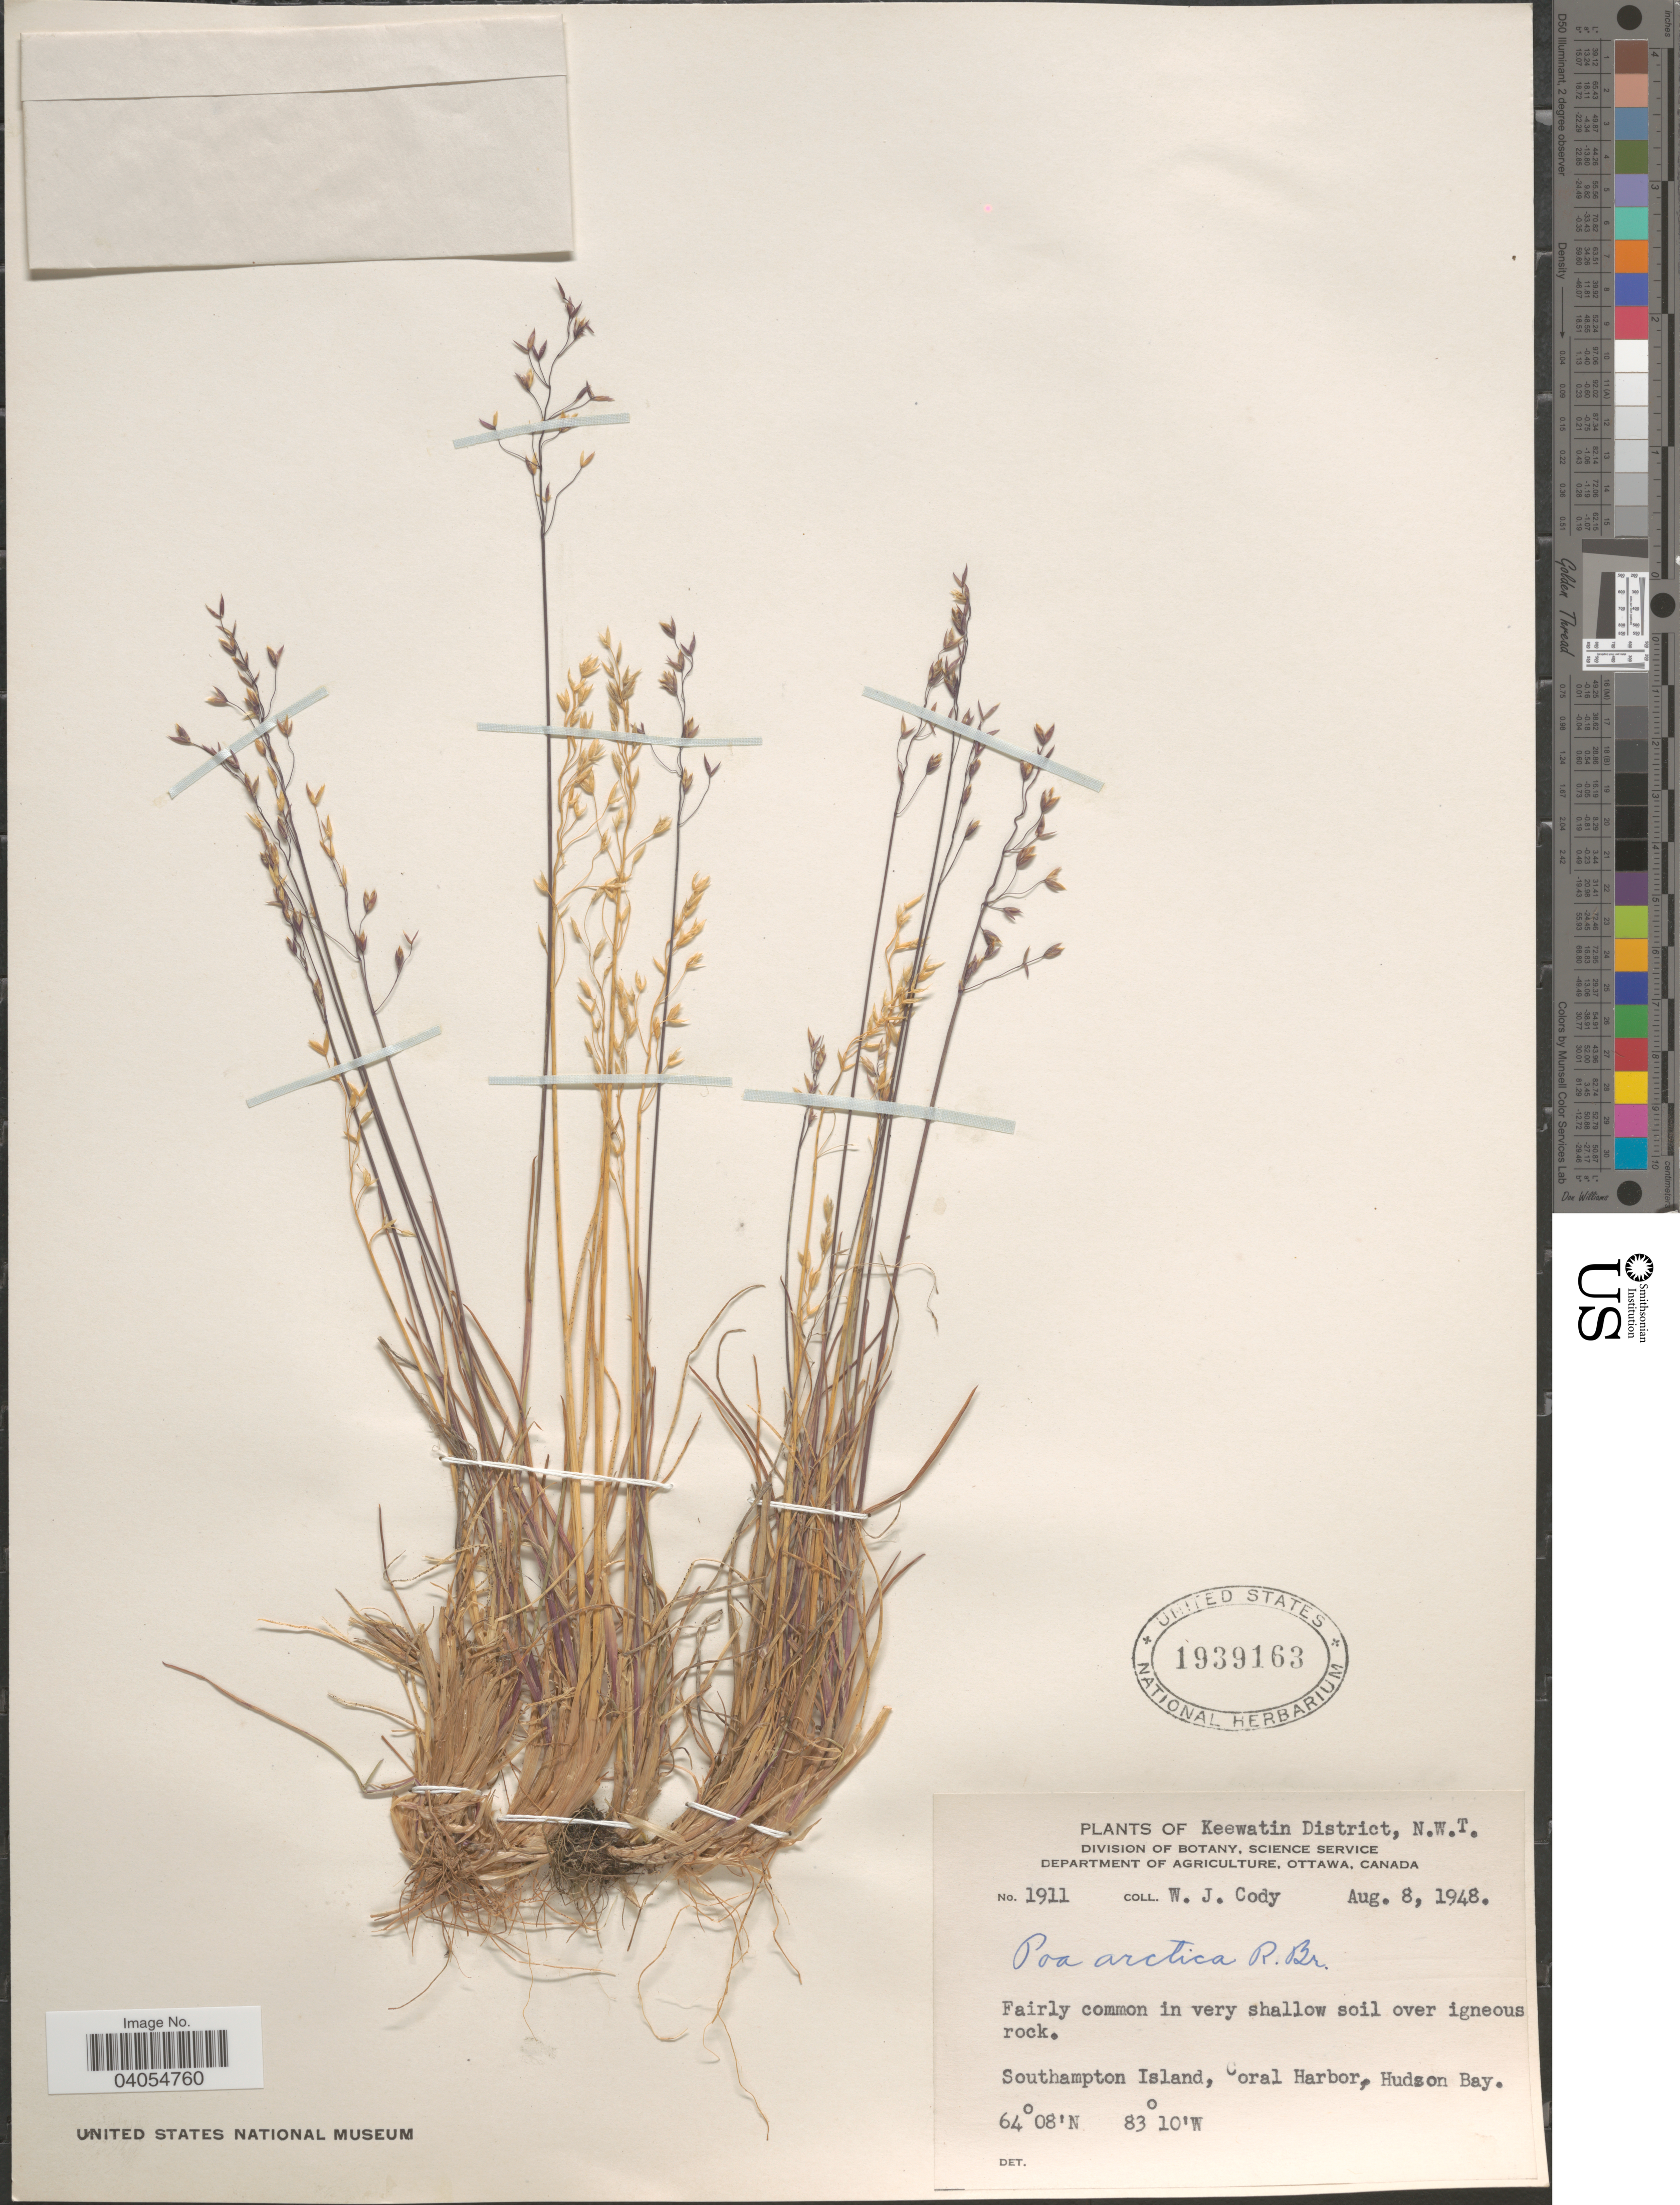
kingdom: Plantae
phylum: Tracheophyta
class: Liliopsida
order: Poales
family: Poaceae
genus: Poa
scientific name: Poa arctica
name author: R. Br.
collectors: W. Cody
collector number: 1911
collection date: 1948-08-08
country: Canada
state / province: Northwest Territories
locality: Keewatin District. Southampton Island, Coral Harbor, Hudson Bay.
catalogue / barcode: US 1939163